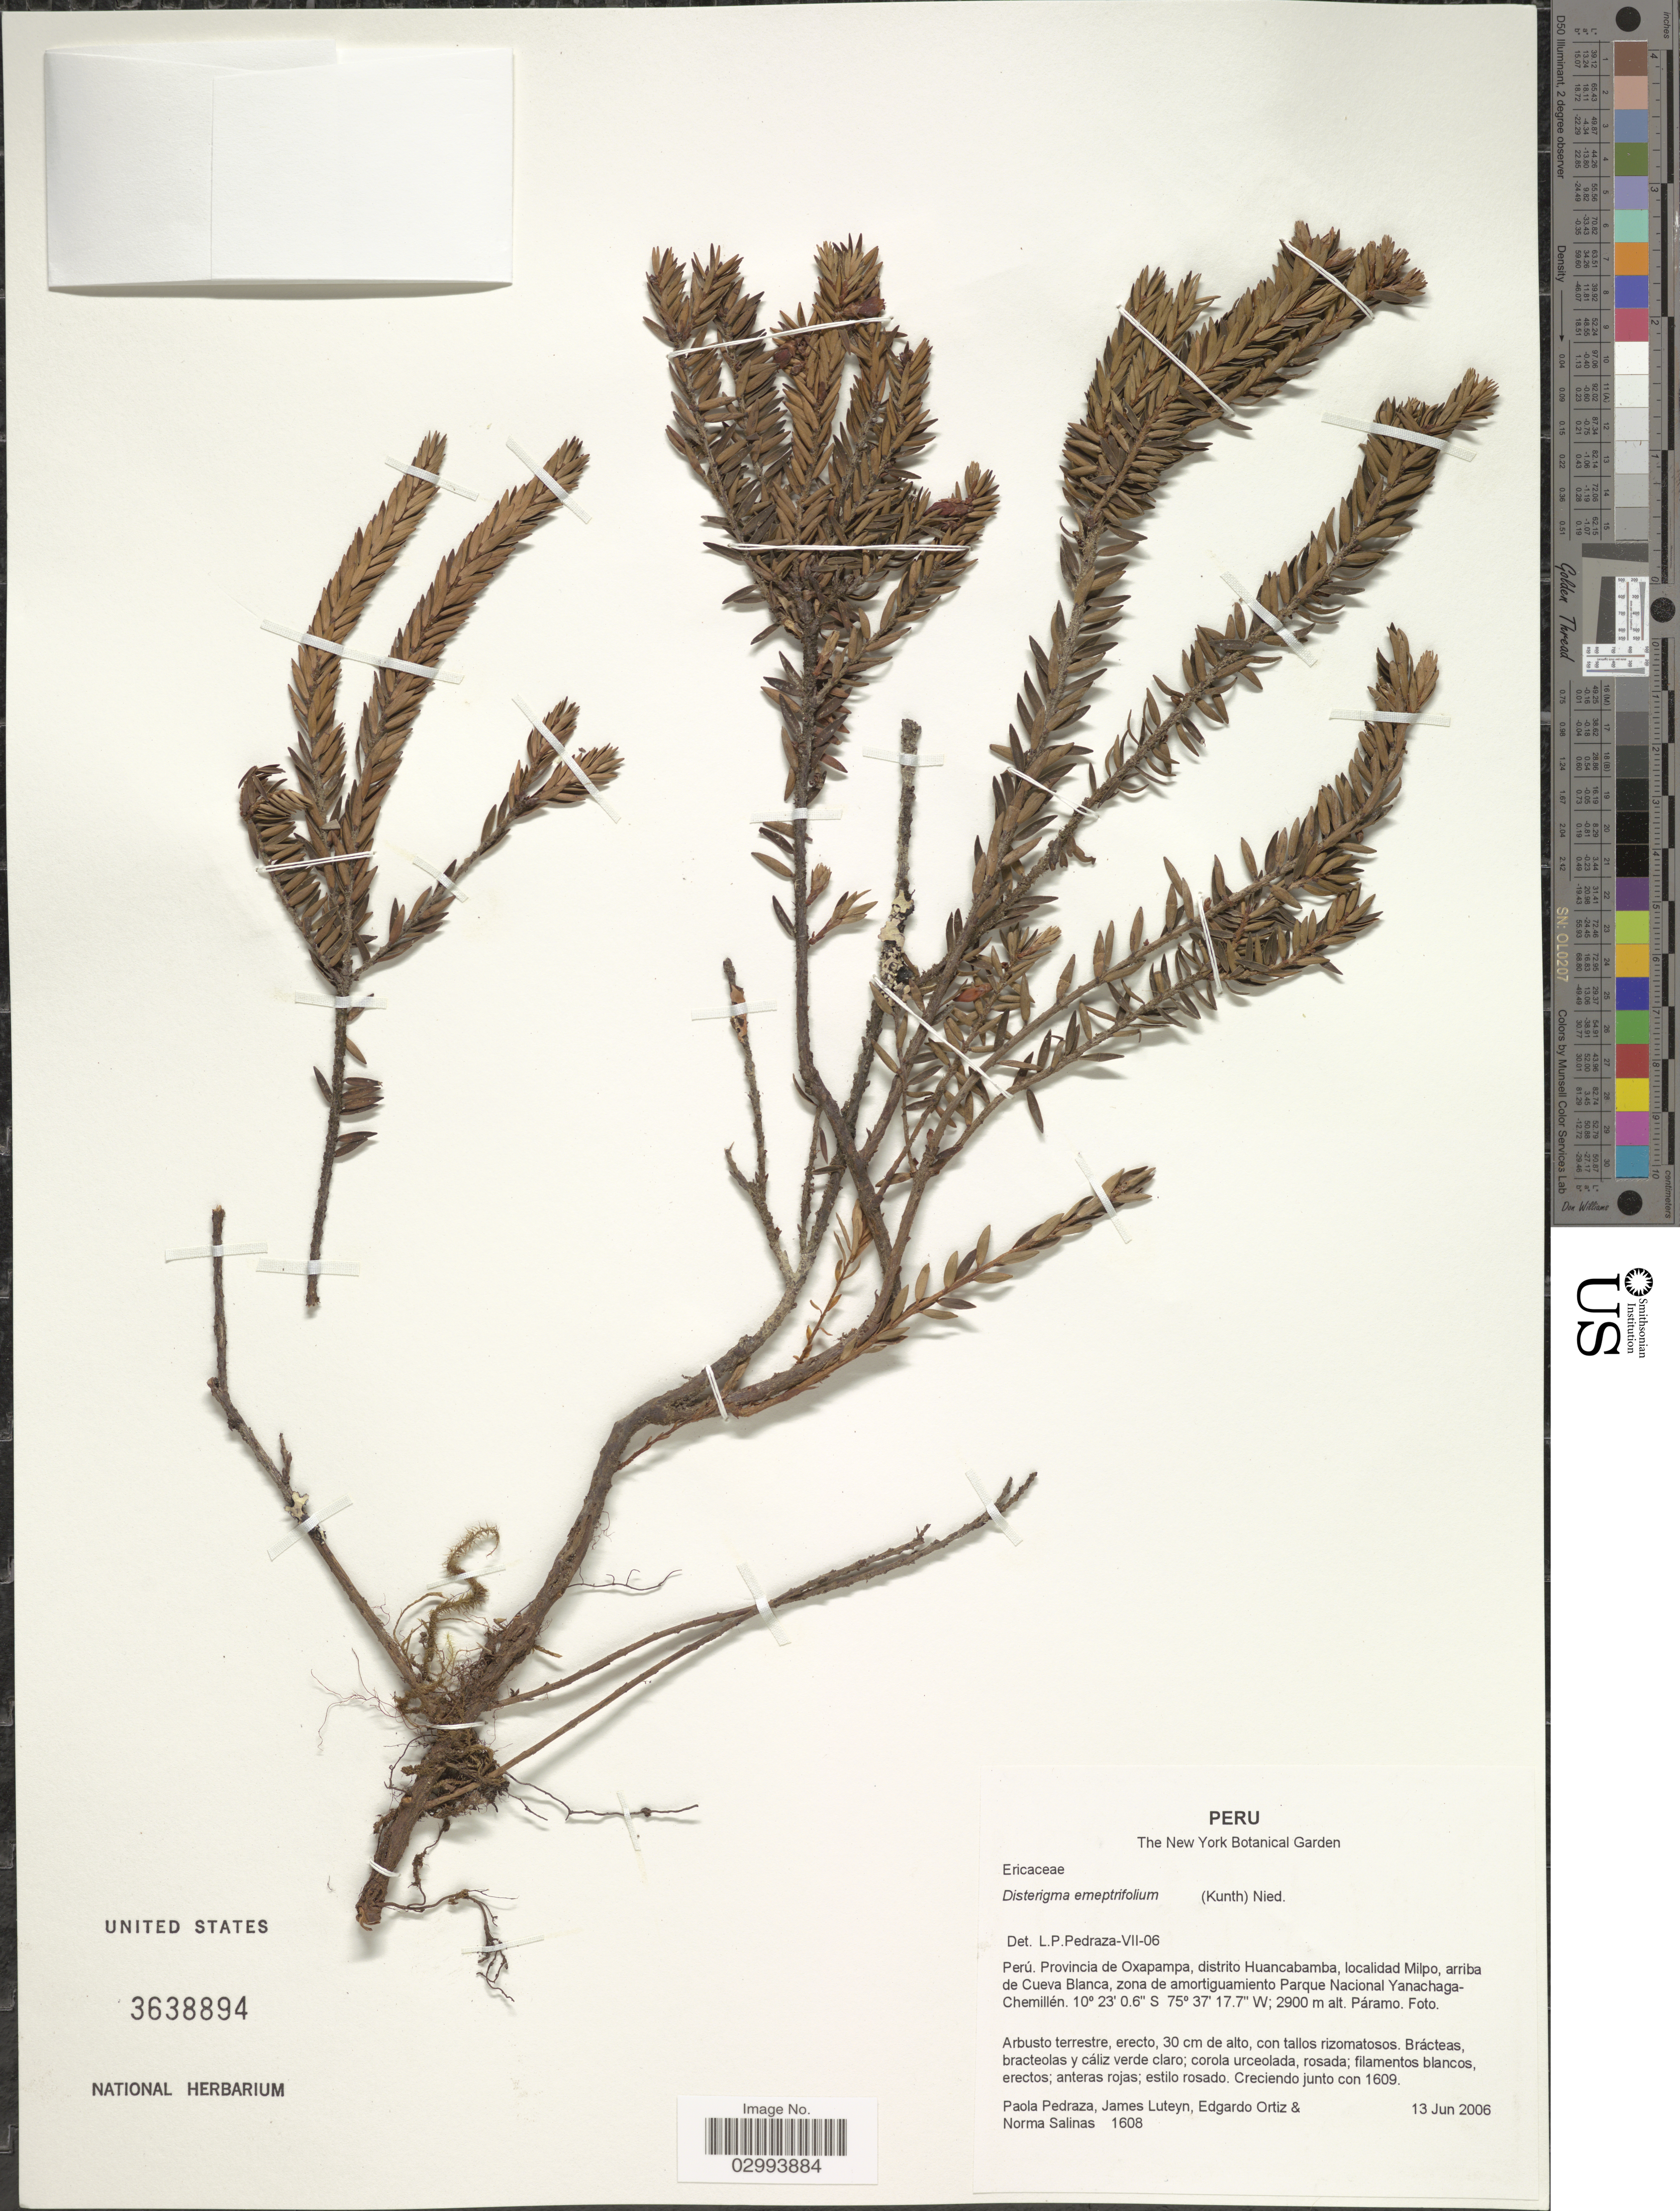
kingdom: Plantae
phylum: Tracheophyta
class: Magnoliopsida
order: Ericales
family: Ericaceae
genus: Disterigma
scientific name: Disterigma empetrifolium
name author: (Kunth) Drude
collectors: P. Pedraza, J. L. Luteyn, E. Ortiz & N. Salinas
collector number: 1608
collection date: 2006-06-13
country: Peru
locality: Provincia de Oxapampa, distrito Huancabamba, localidad Milpo, arriba de Cueva Blanca, zona de amortiguamiento Parque Nacional Yanachaga-Chemillén.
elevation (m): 2900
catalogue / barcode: US 3638894